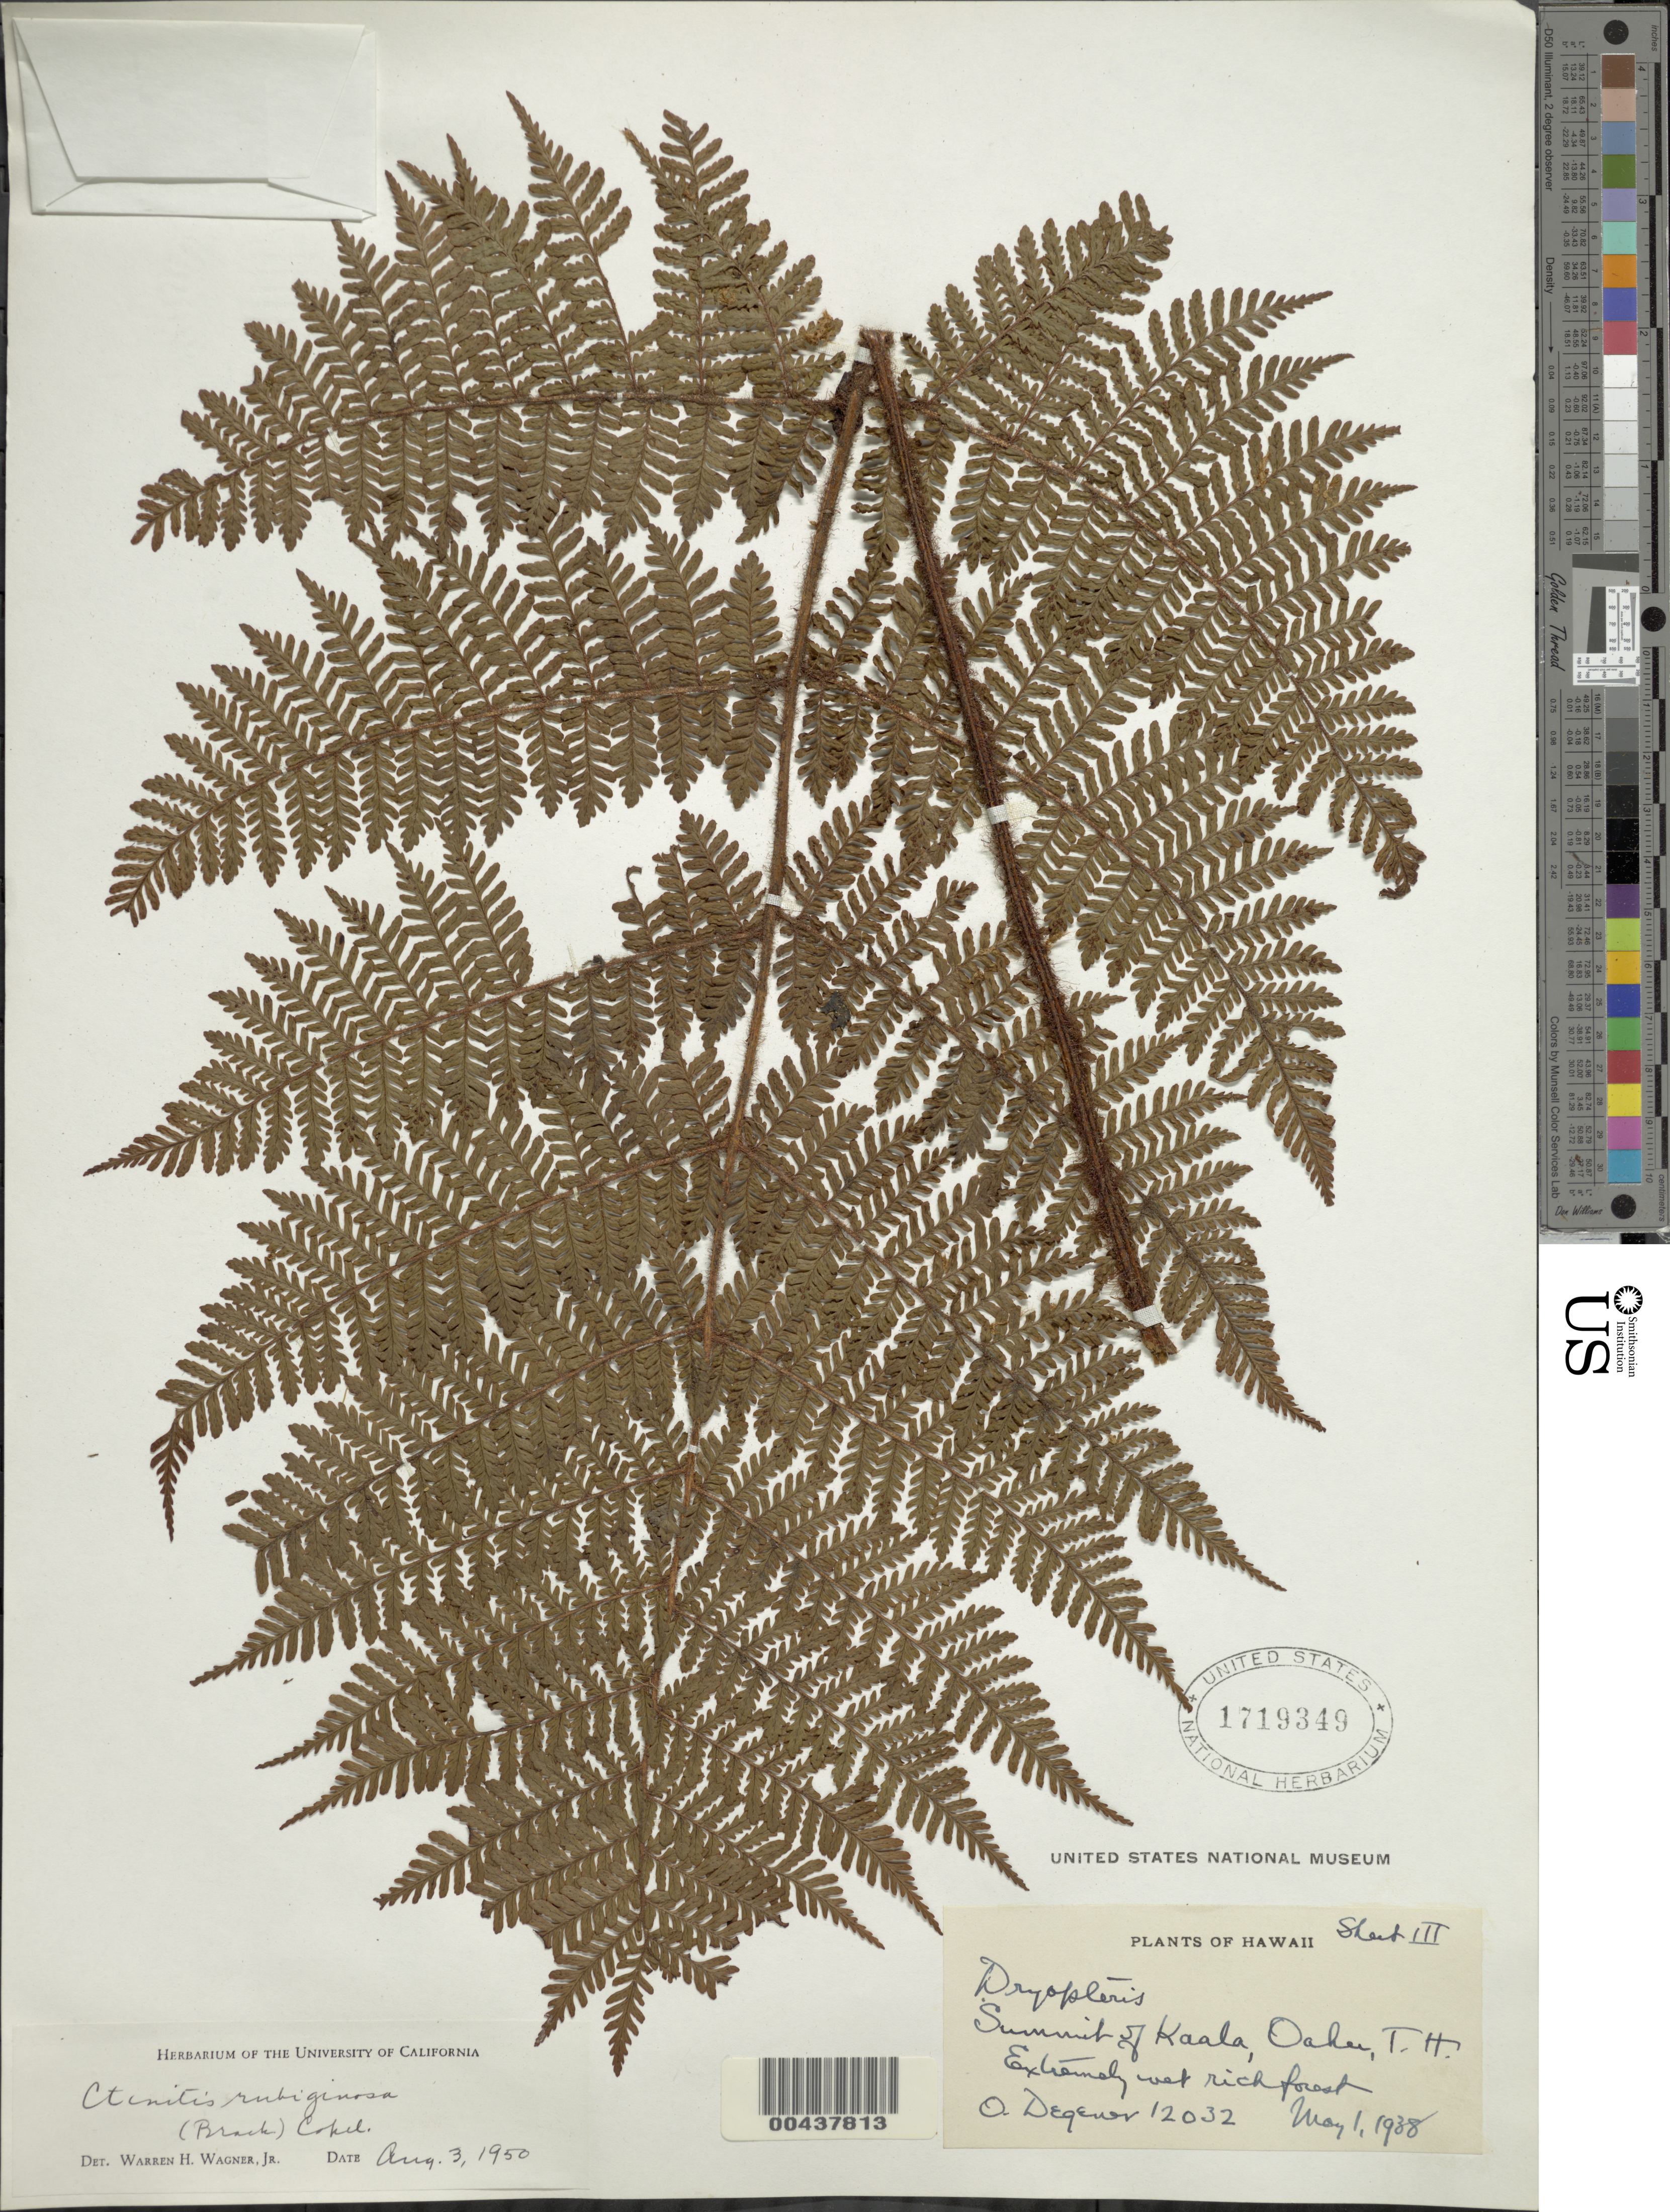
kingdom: Plantae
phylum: Tracheophyta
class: Polypodiopsida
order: Polypodiales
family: Dryopteridaceae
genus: Dryopteris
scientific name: Dryopteris rubiginosa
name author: (Brack.) Kuntze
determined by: Wagner, W. H.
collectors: O. Degener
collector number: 12032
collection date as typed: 1 May 1938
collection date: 1938-05-01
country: United States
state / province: Hawaii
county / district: Honolulu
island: Oahu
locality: Summit of Kaala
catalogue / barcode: US 1719349